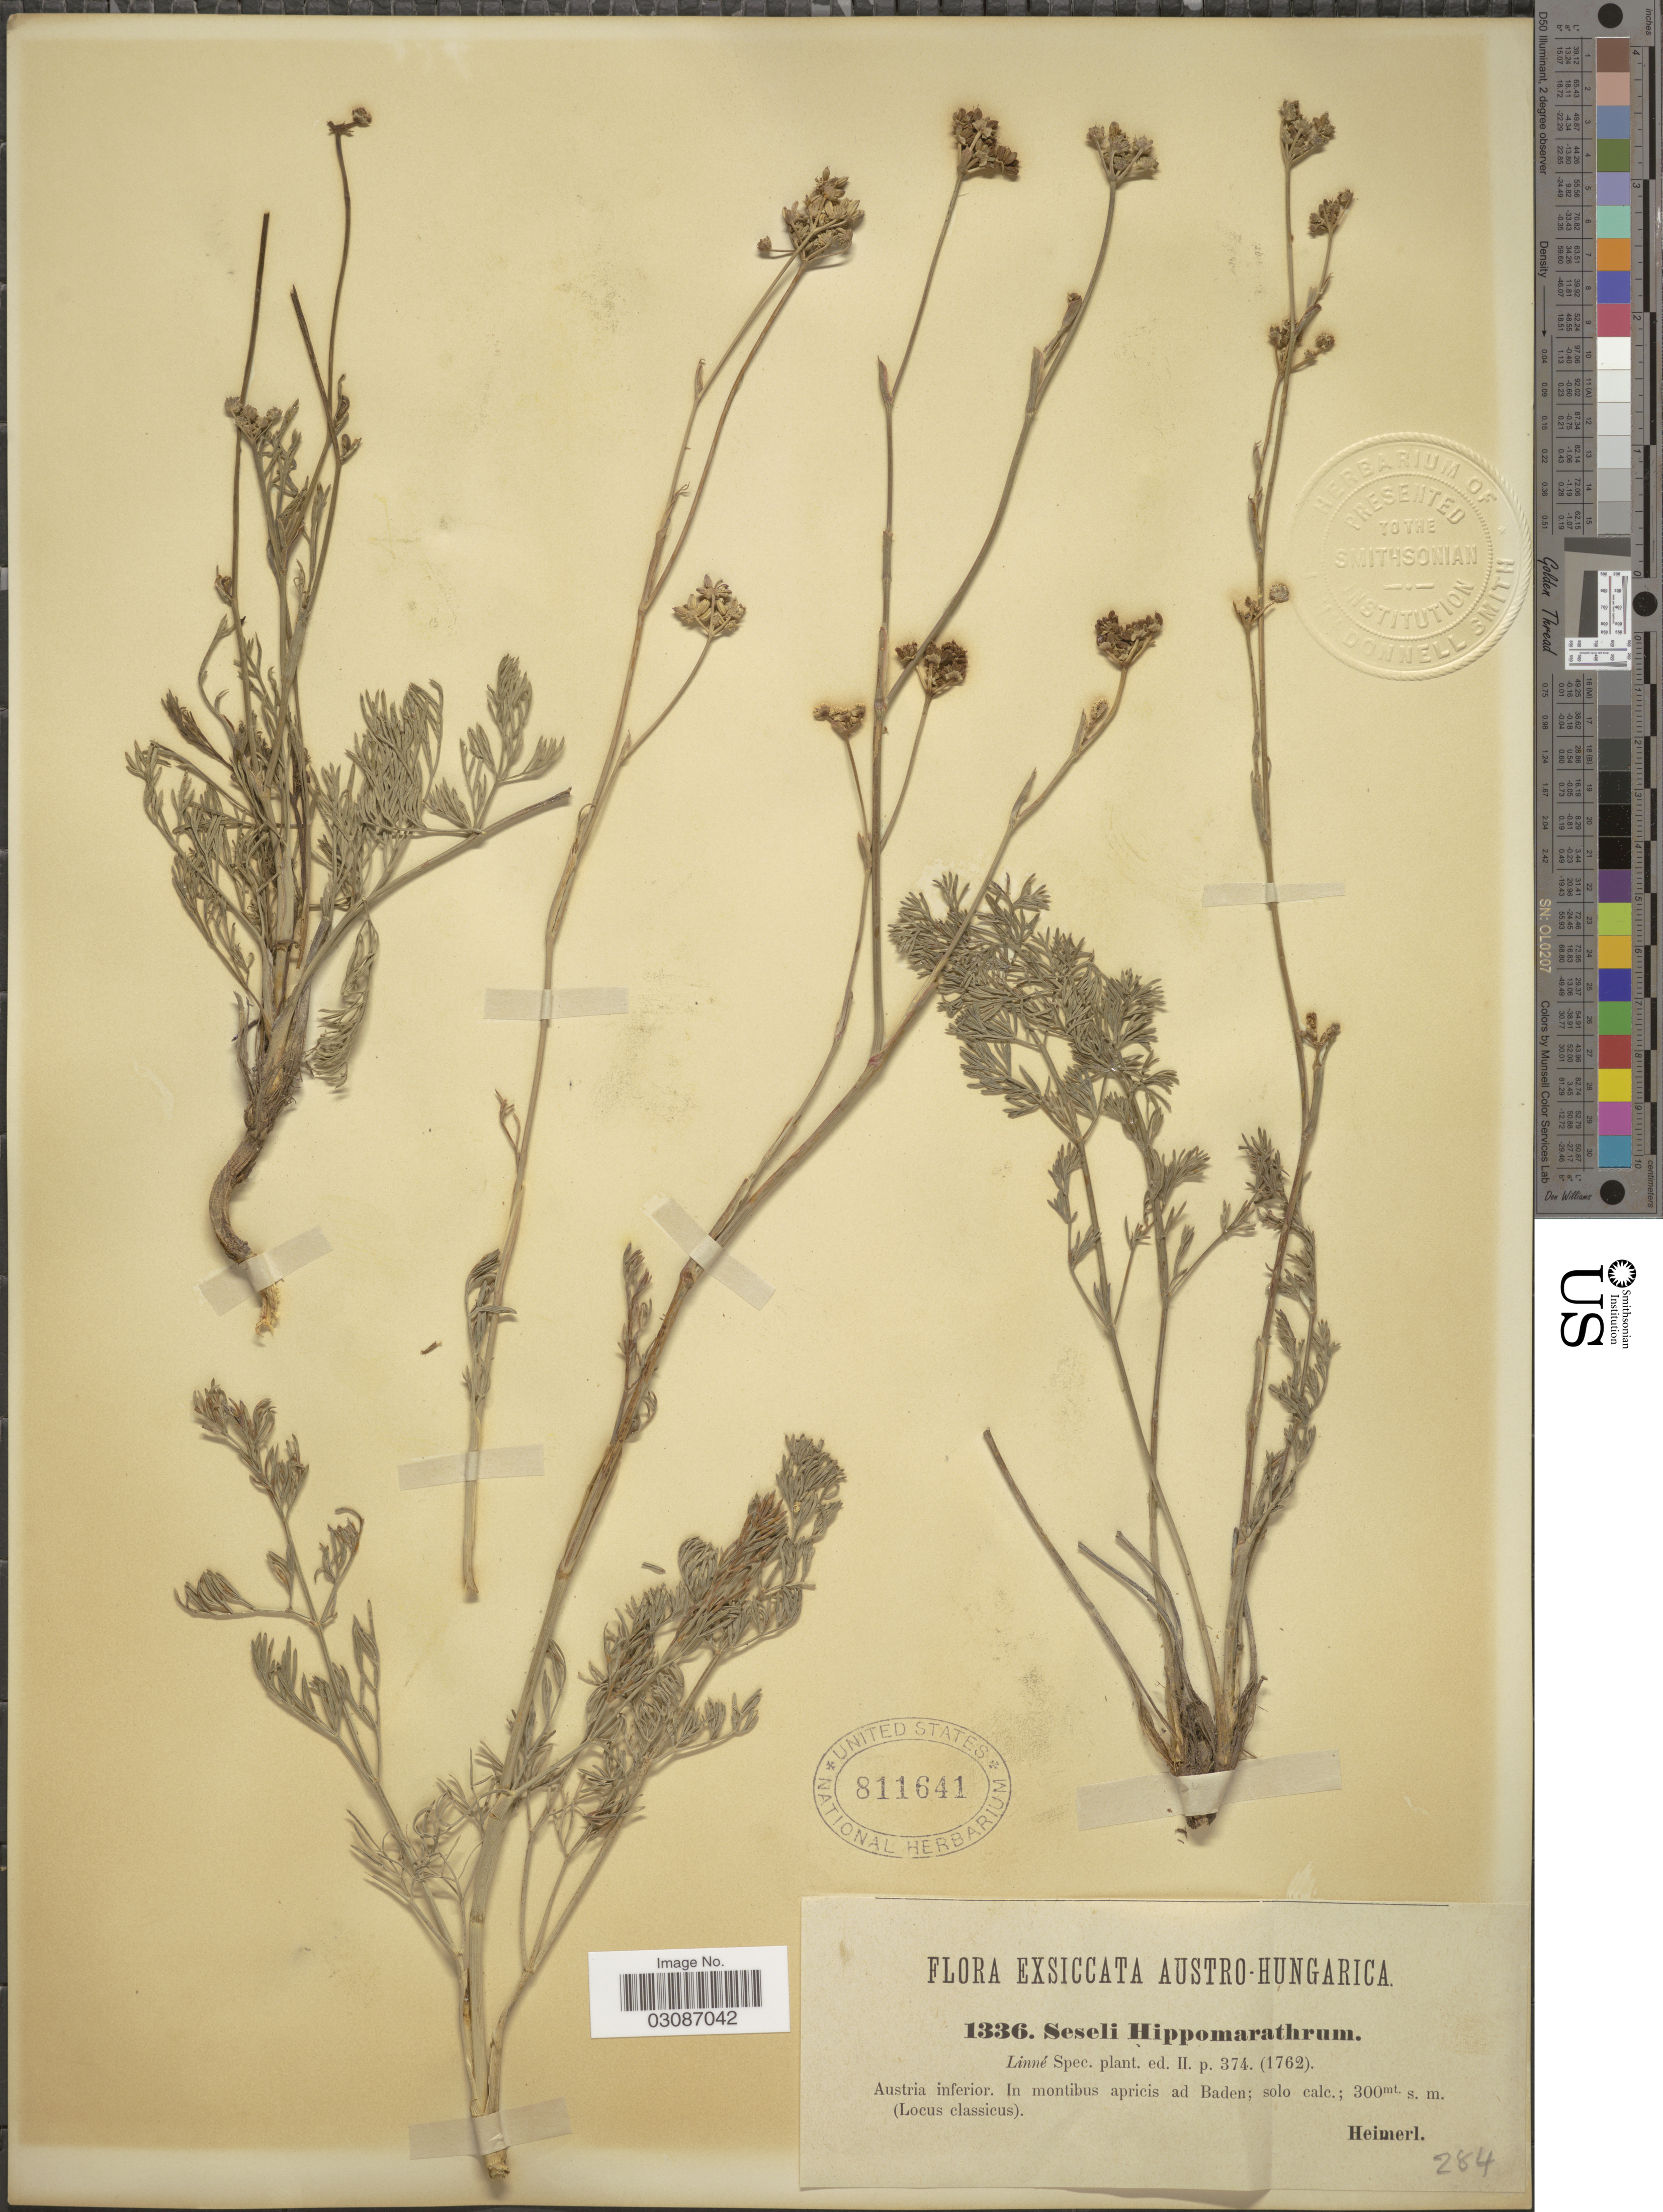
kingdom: Plantae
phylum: Tracheophyta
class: Magnoliopsida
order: Apiales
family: Apiaceae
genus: Seseli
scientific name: Seseli hippomarathrum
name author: Jacq.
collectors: Heimerl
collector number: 1336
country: Austria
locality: Austro-Hungarica. Austria inferior. In montibus apricis ad Baden.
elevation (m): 300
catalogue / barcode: US 811641